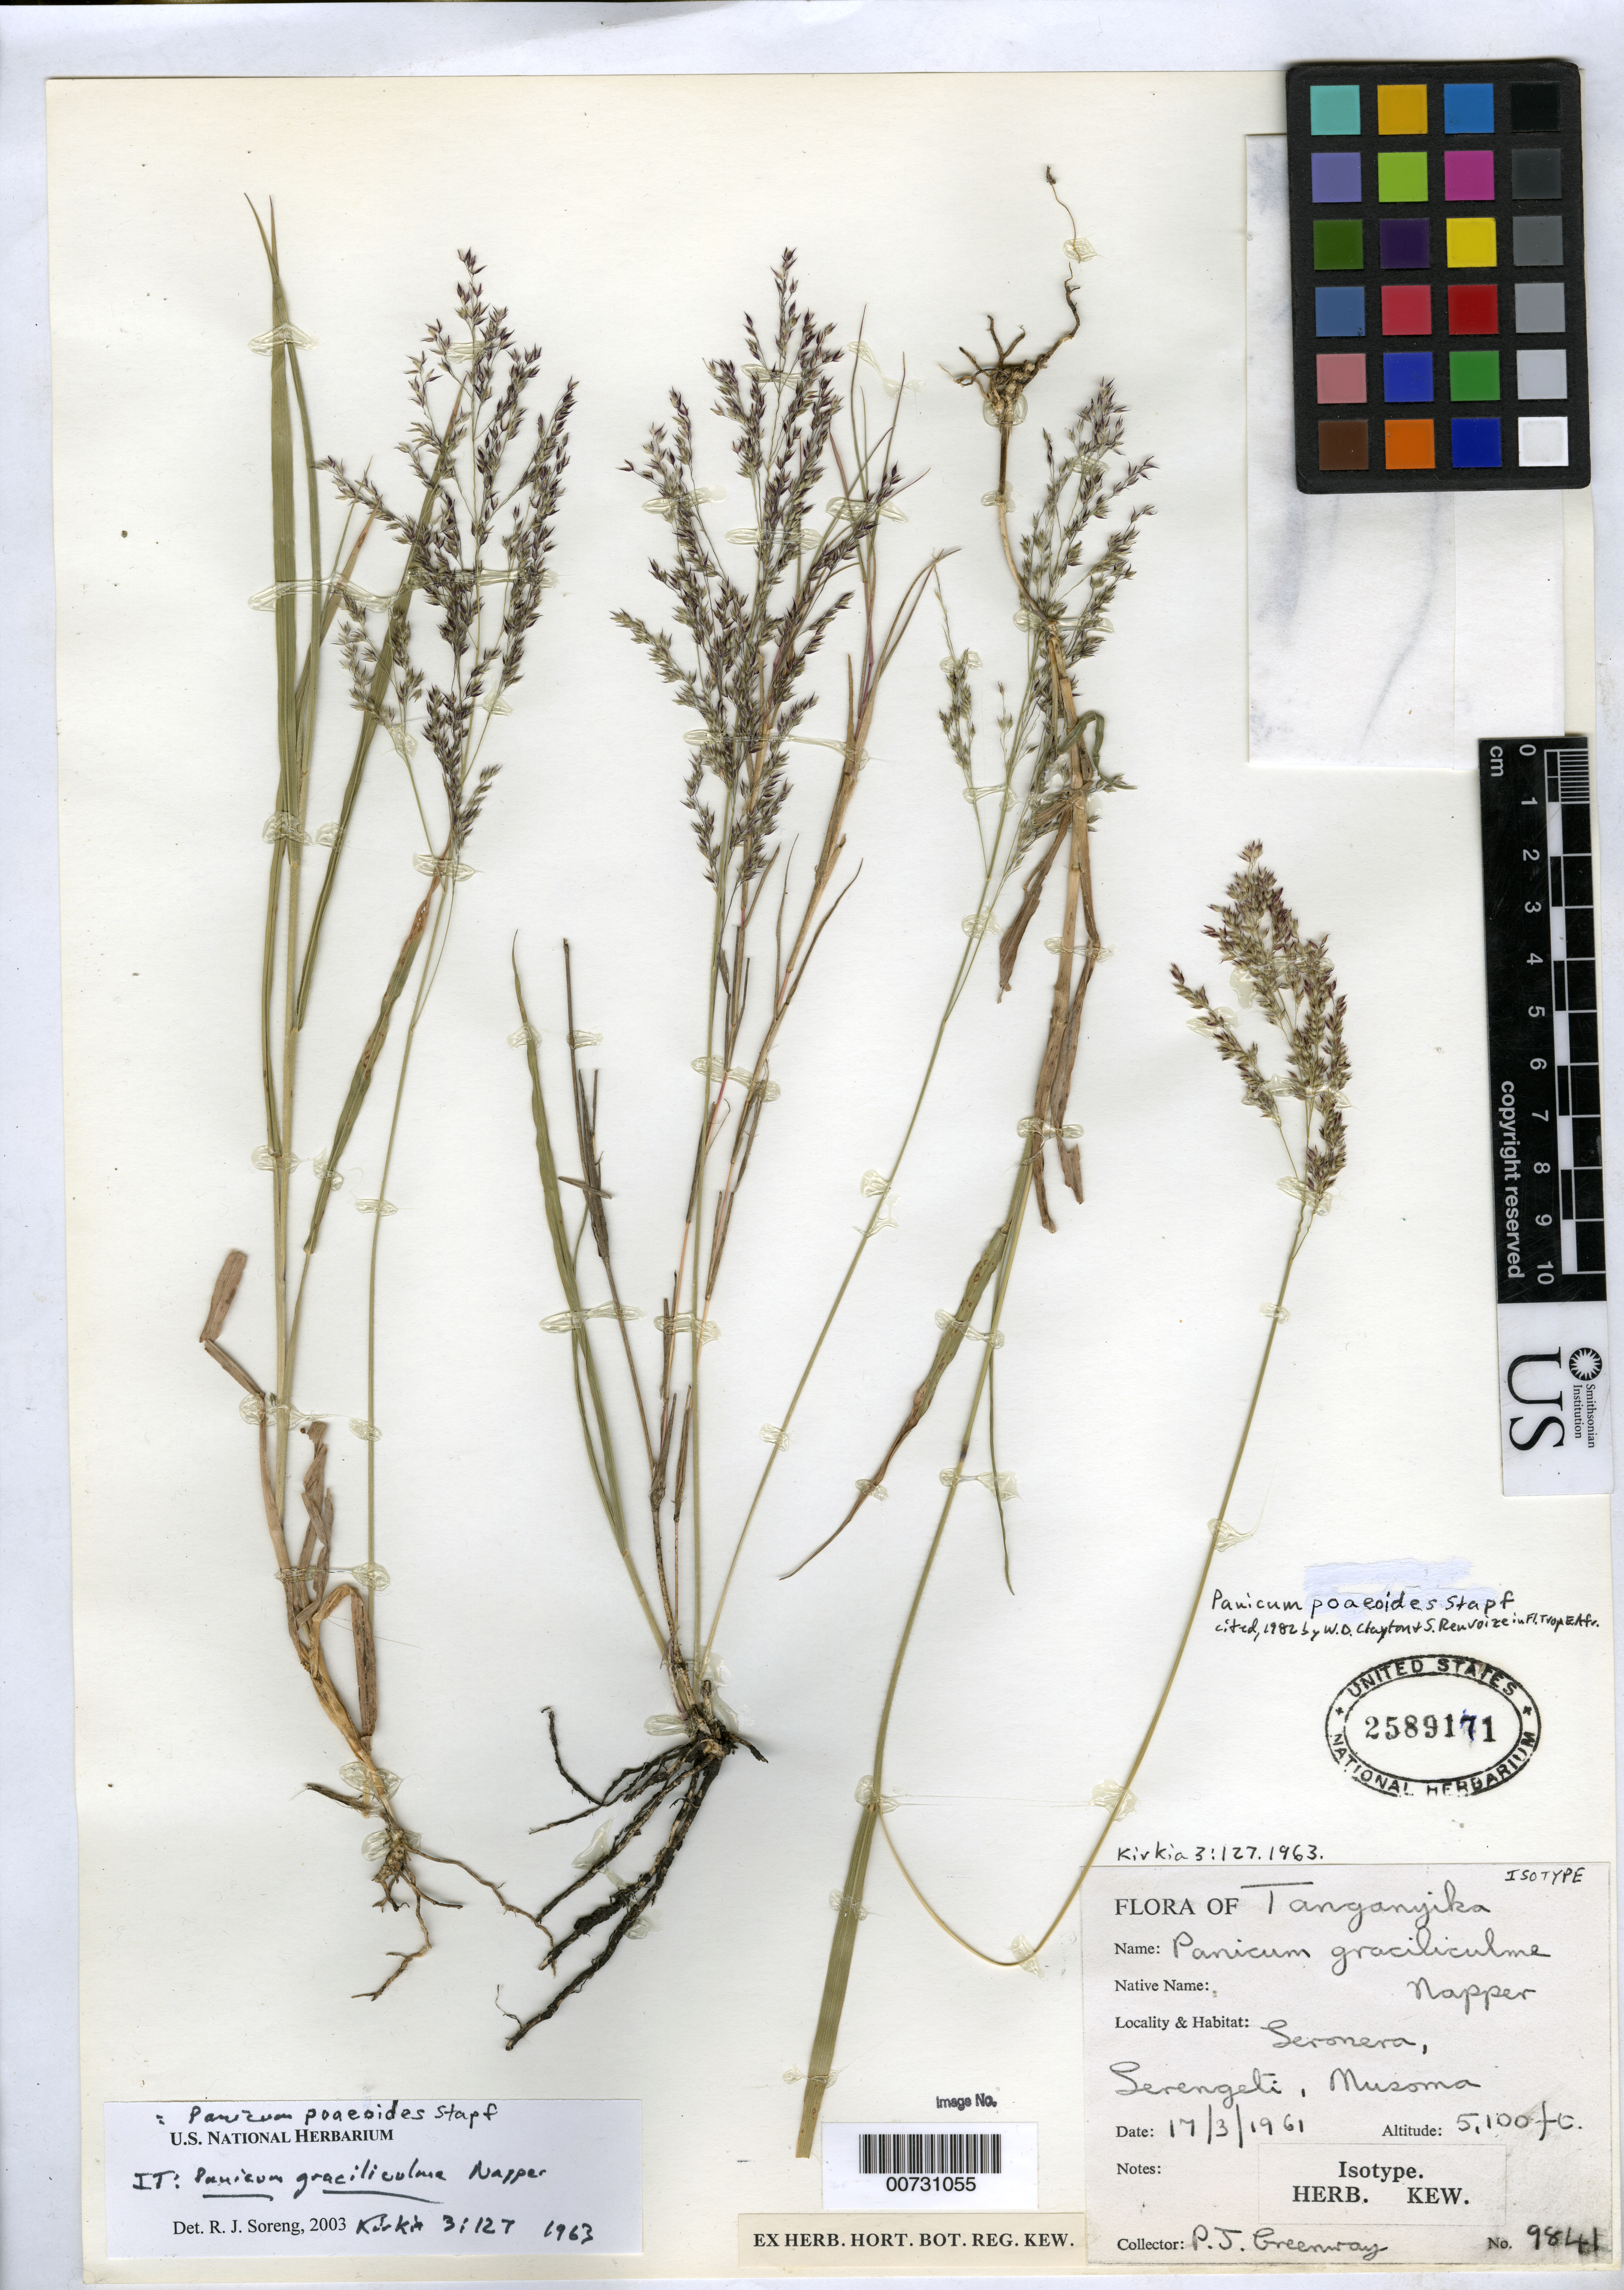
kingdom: Plantae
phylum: Tracheophyta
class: Liliopsida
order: Poales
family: Poaceae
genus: Panicum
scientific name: Panicum graciliculme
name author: Napper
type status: Isotype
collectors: P. J. Greenway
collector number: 9841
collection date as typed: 17 Mar 1961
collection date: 1961-03-17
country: Tanzania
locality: Tanganyika, Seronera, Serengeti, Musoma.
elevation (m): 1554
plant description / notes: Cited 1982 by W.D. Clayton & S. Renvoize in Fl. Trop. E. Africa.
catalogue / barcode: US 2589171